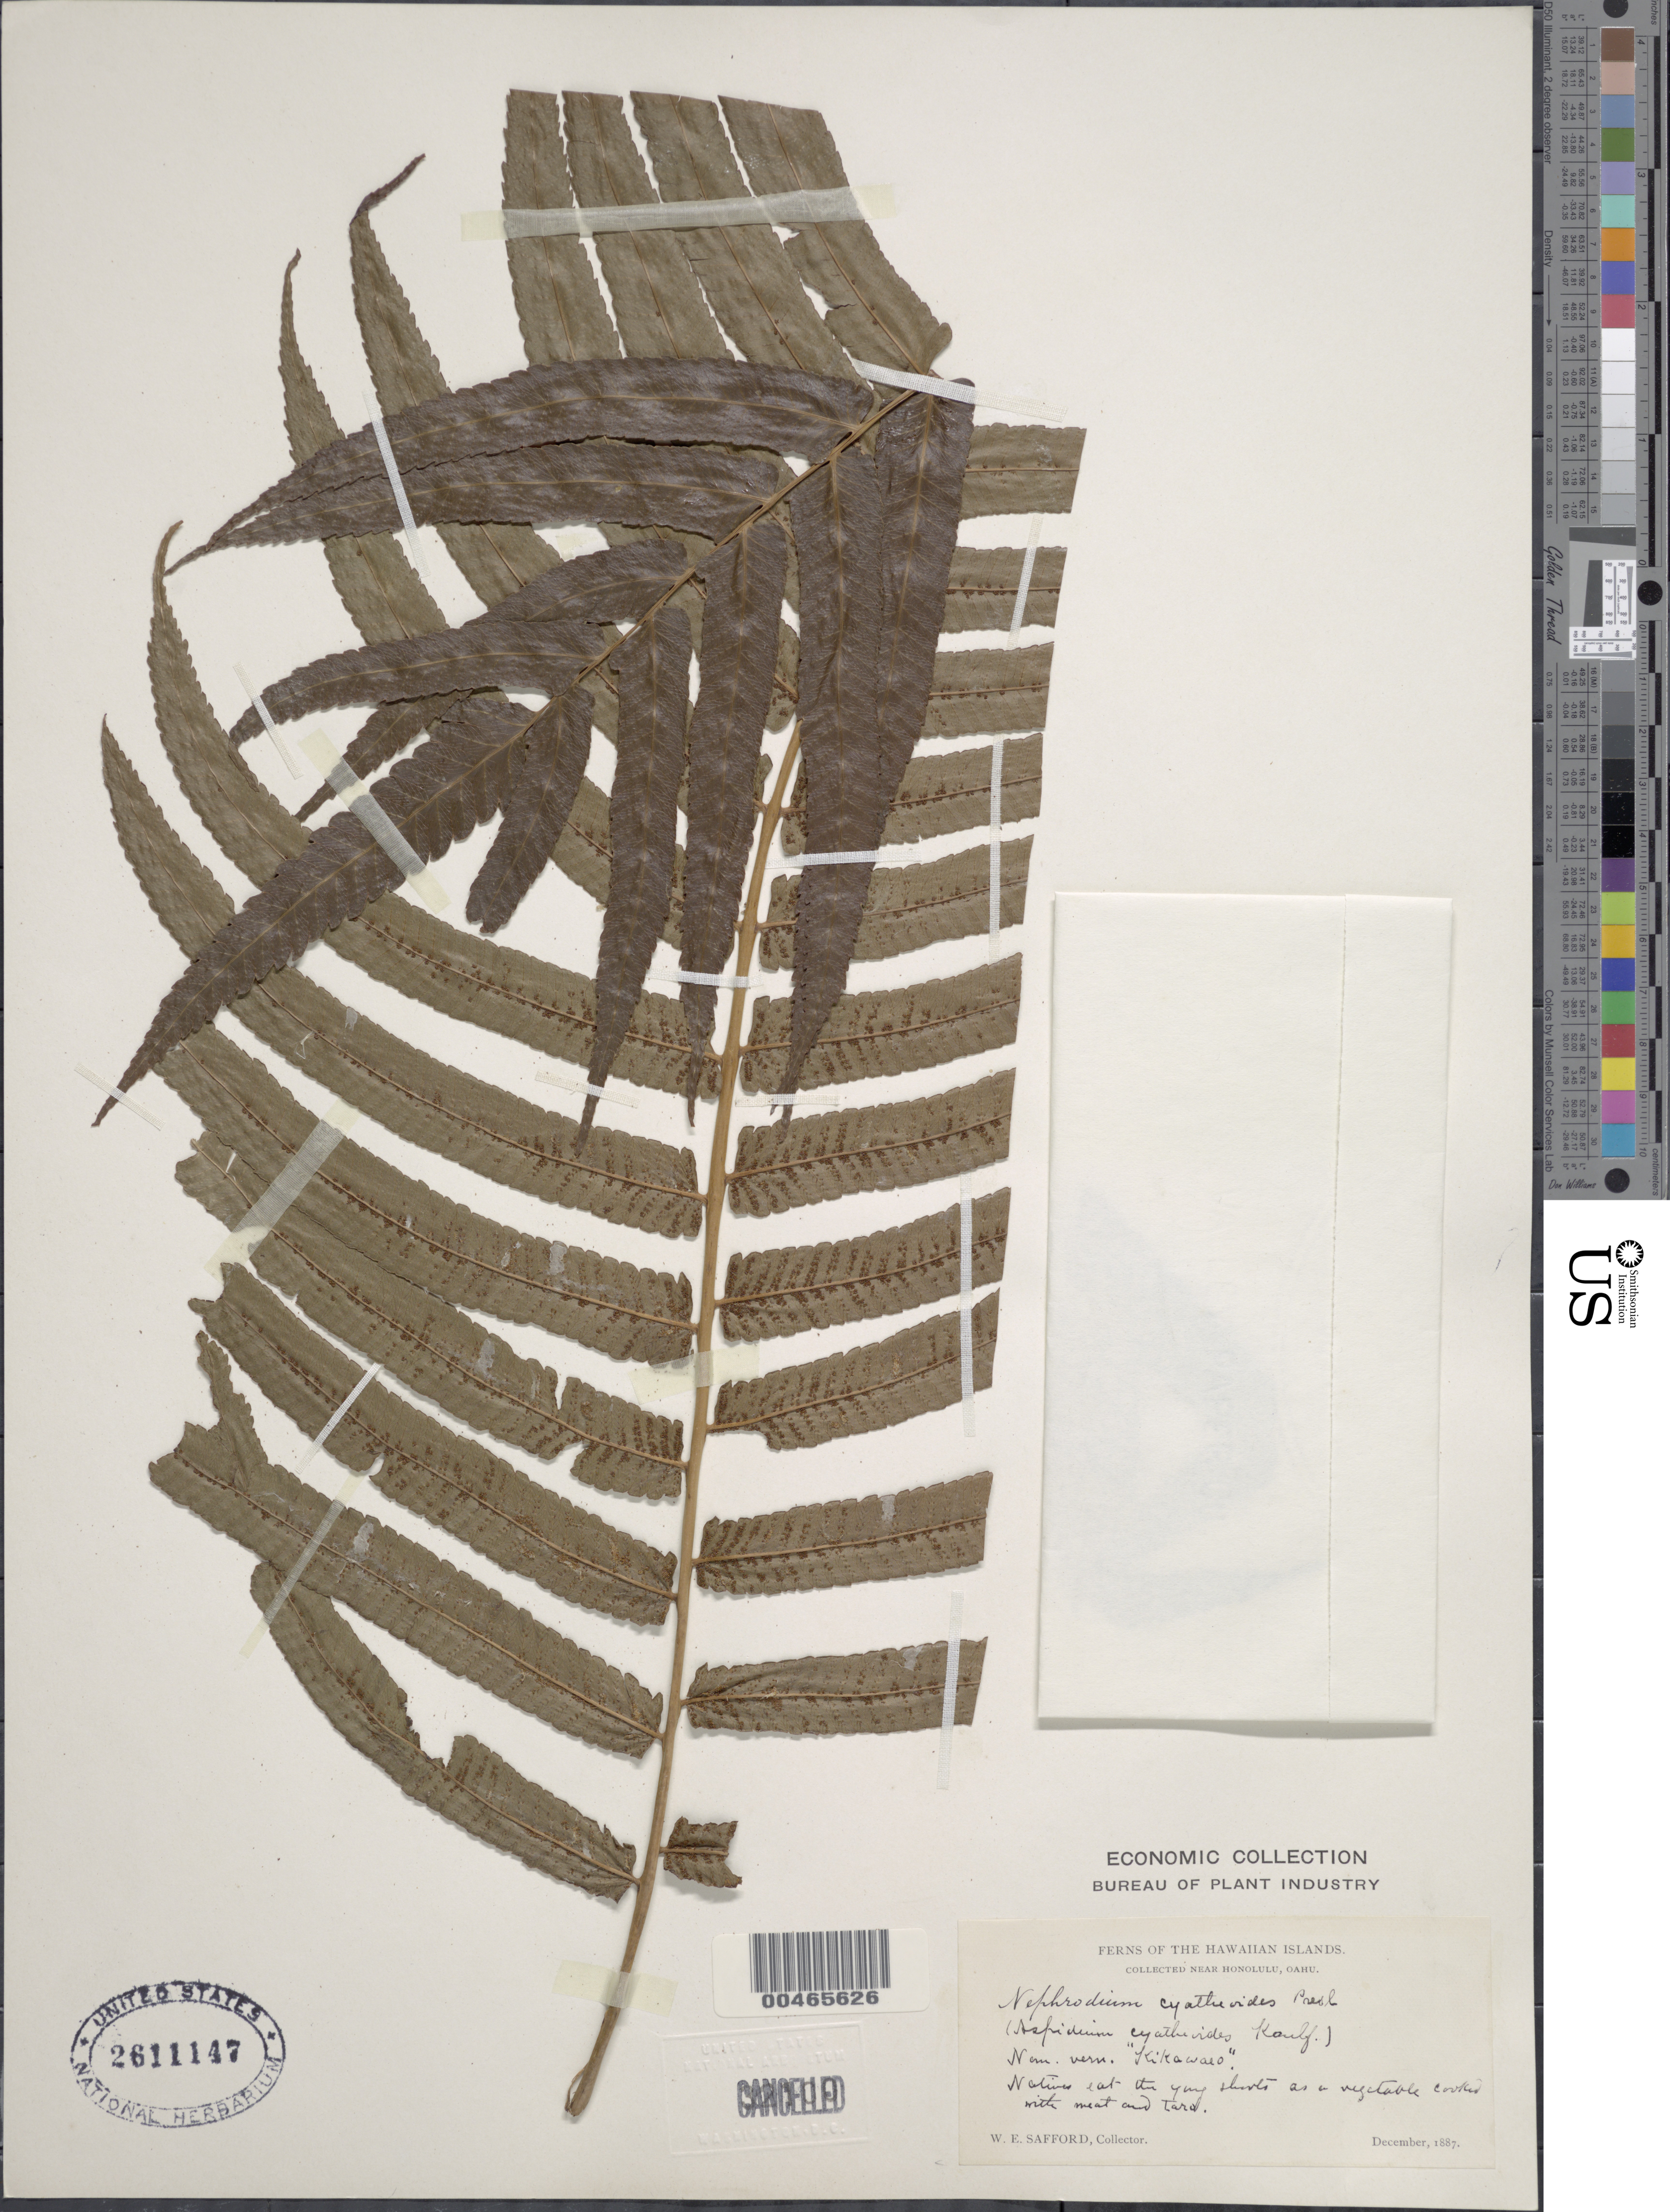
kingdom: Plantae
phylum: Tracheophyta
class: Polypodiopsida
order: Polypodiales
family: Thelypteridaceae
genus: Christella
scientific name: Christella cyatheoides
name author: (Kaulf.) Holttum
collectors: W. E. Safford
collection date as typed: Dec 1887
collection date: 1887-12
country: United States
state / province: Hawaii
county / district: Honolulu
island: Oahu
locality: Kikawaeo, Near Honolulu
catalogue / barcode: US 2611147